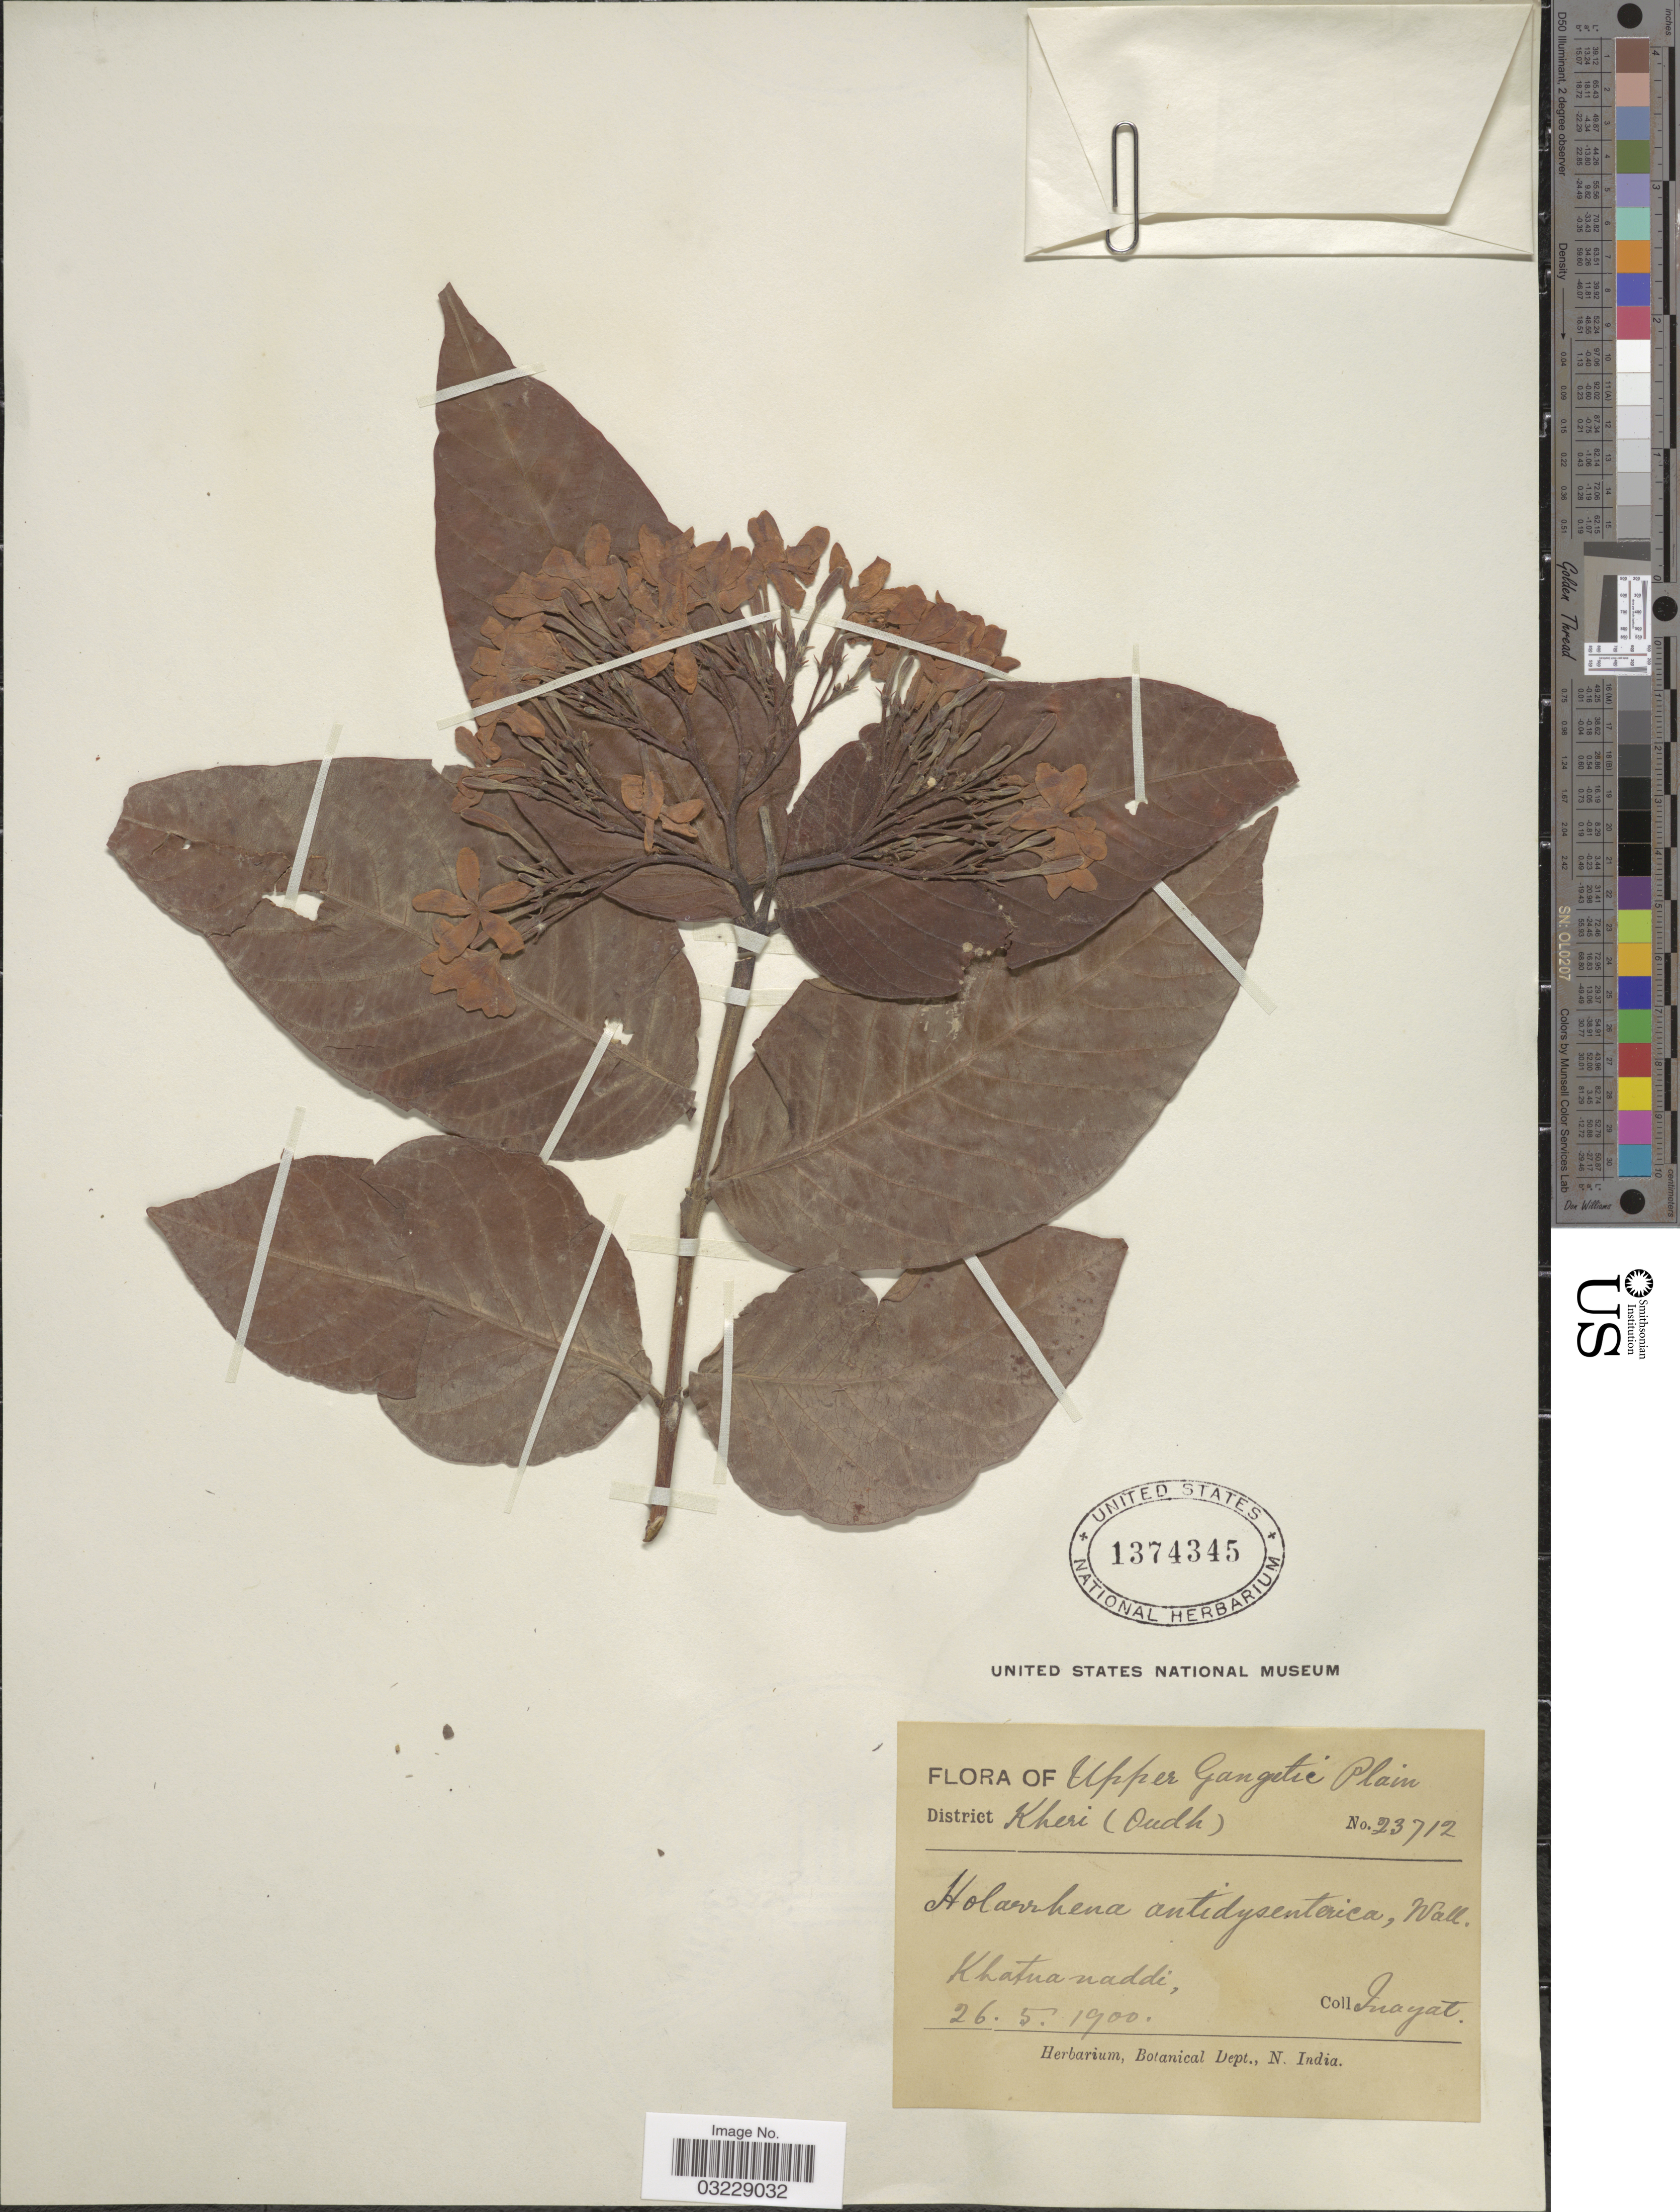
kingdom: Plantae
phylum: Tracheophyta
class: Magnoliopsida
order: Gentianales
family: Apocynaceae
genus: Holarrhena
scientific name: Holarrhena pubescens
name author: (Buch.-Ham.) Wall. ex G. Don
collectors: -. Inayat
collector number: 23712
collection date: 1900-05-26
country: India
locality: Upper Gangetie Plain. District Kheri (Oudh). Khatnanaddi.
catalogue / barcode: US 1374345